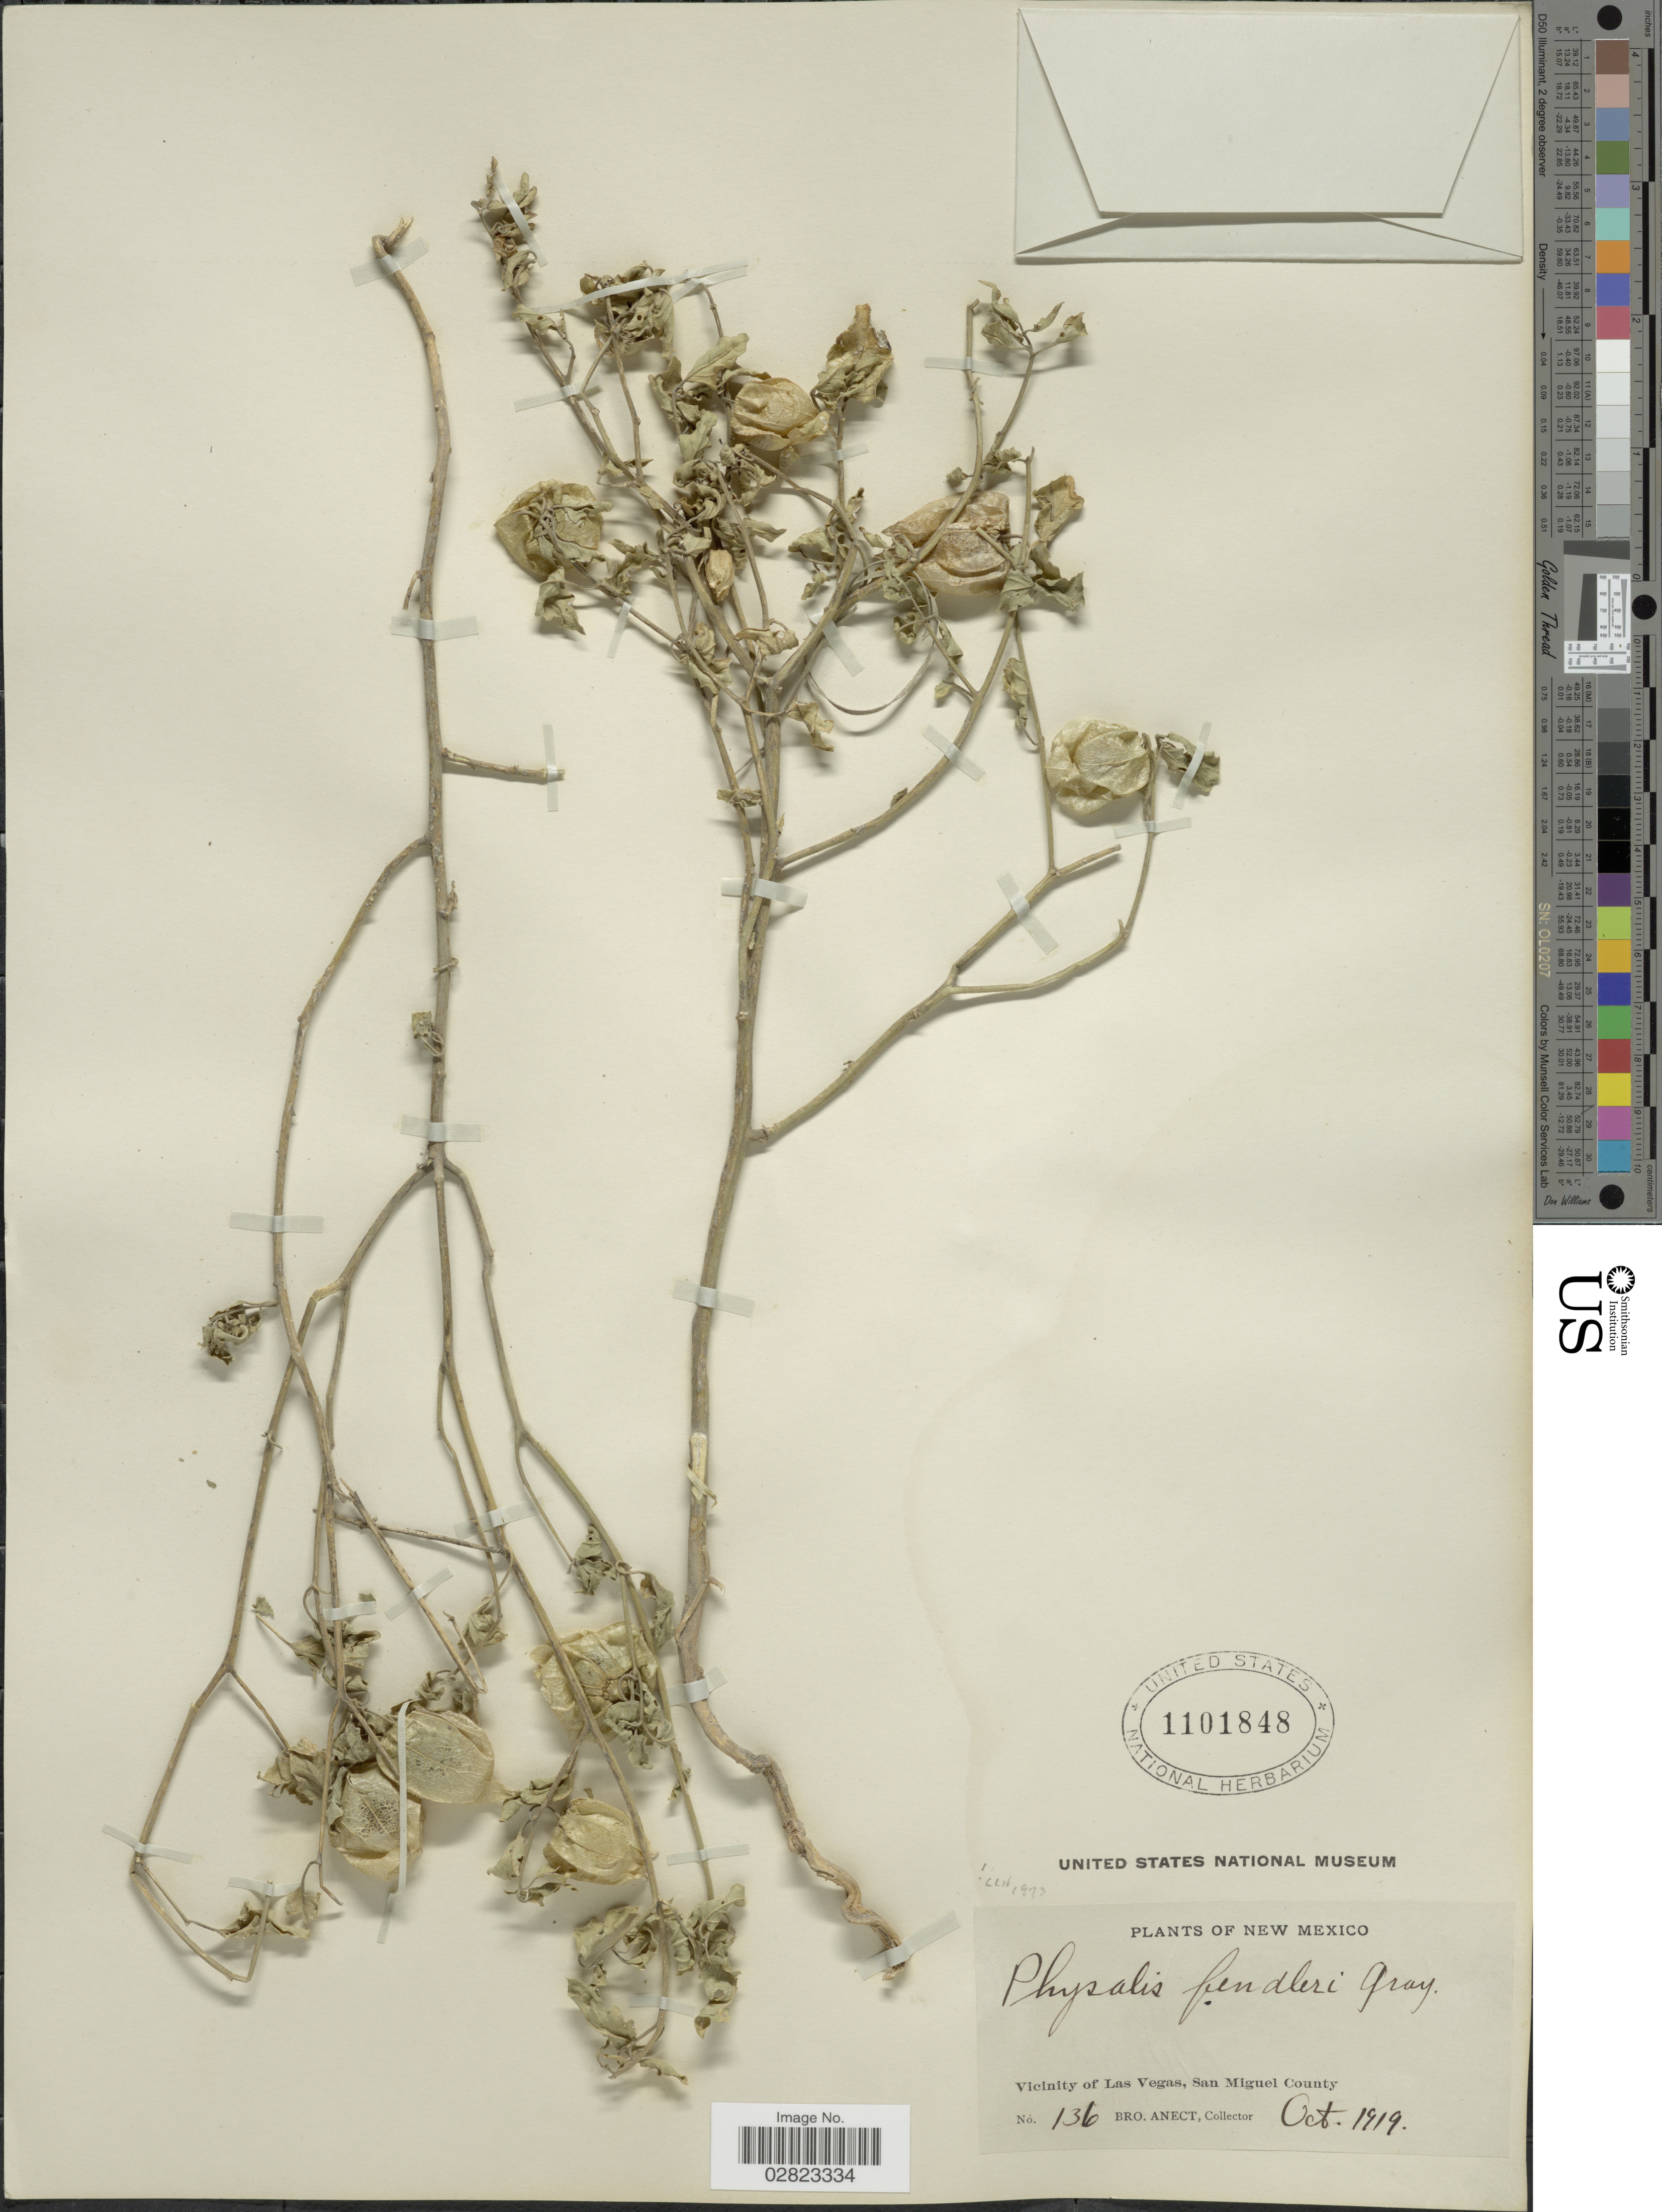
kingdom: Plantae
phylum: Tracheophyta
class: Magnoliopsida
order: Solanales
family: Solanaceae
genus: Physalis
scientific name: Physalis fendleri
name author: A. Gray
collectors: B. Anect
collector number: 136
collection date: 1919-10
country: United States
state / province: New Mexico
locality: Vicinity of Las Vegas, San Miguel County.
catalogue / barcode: US 1101848